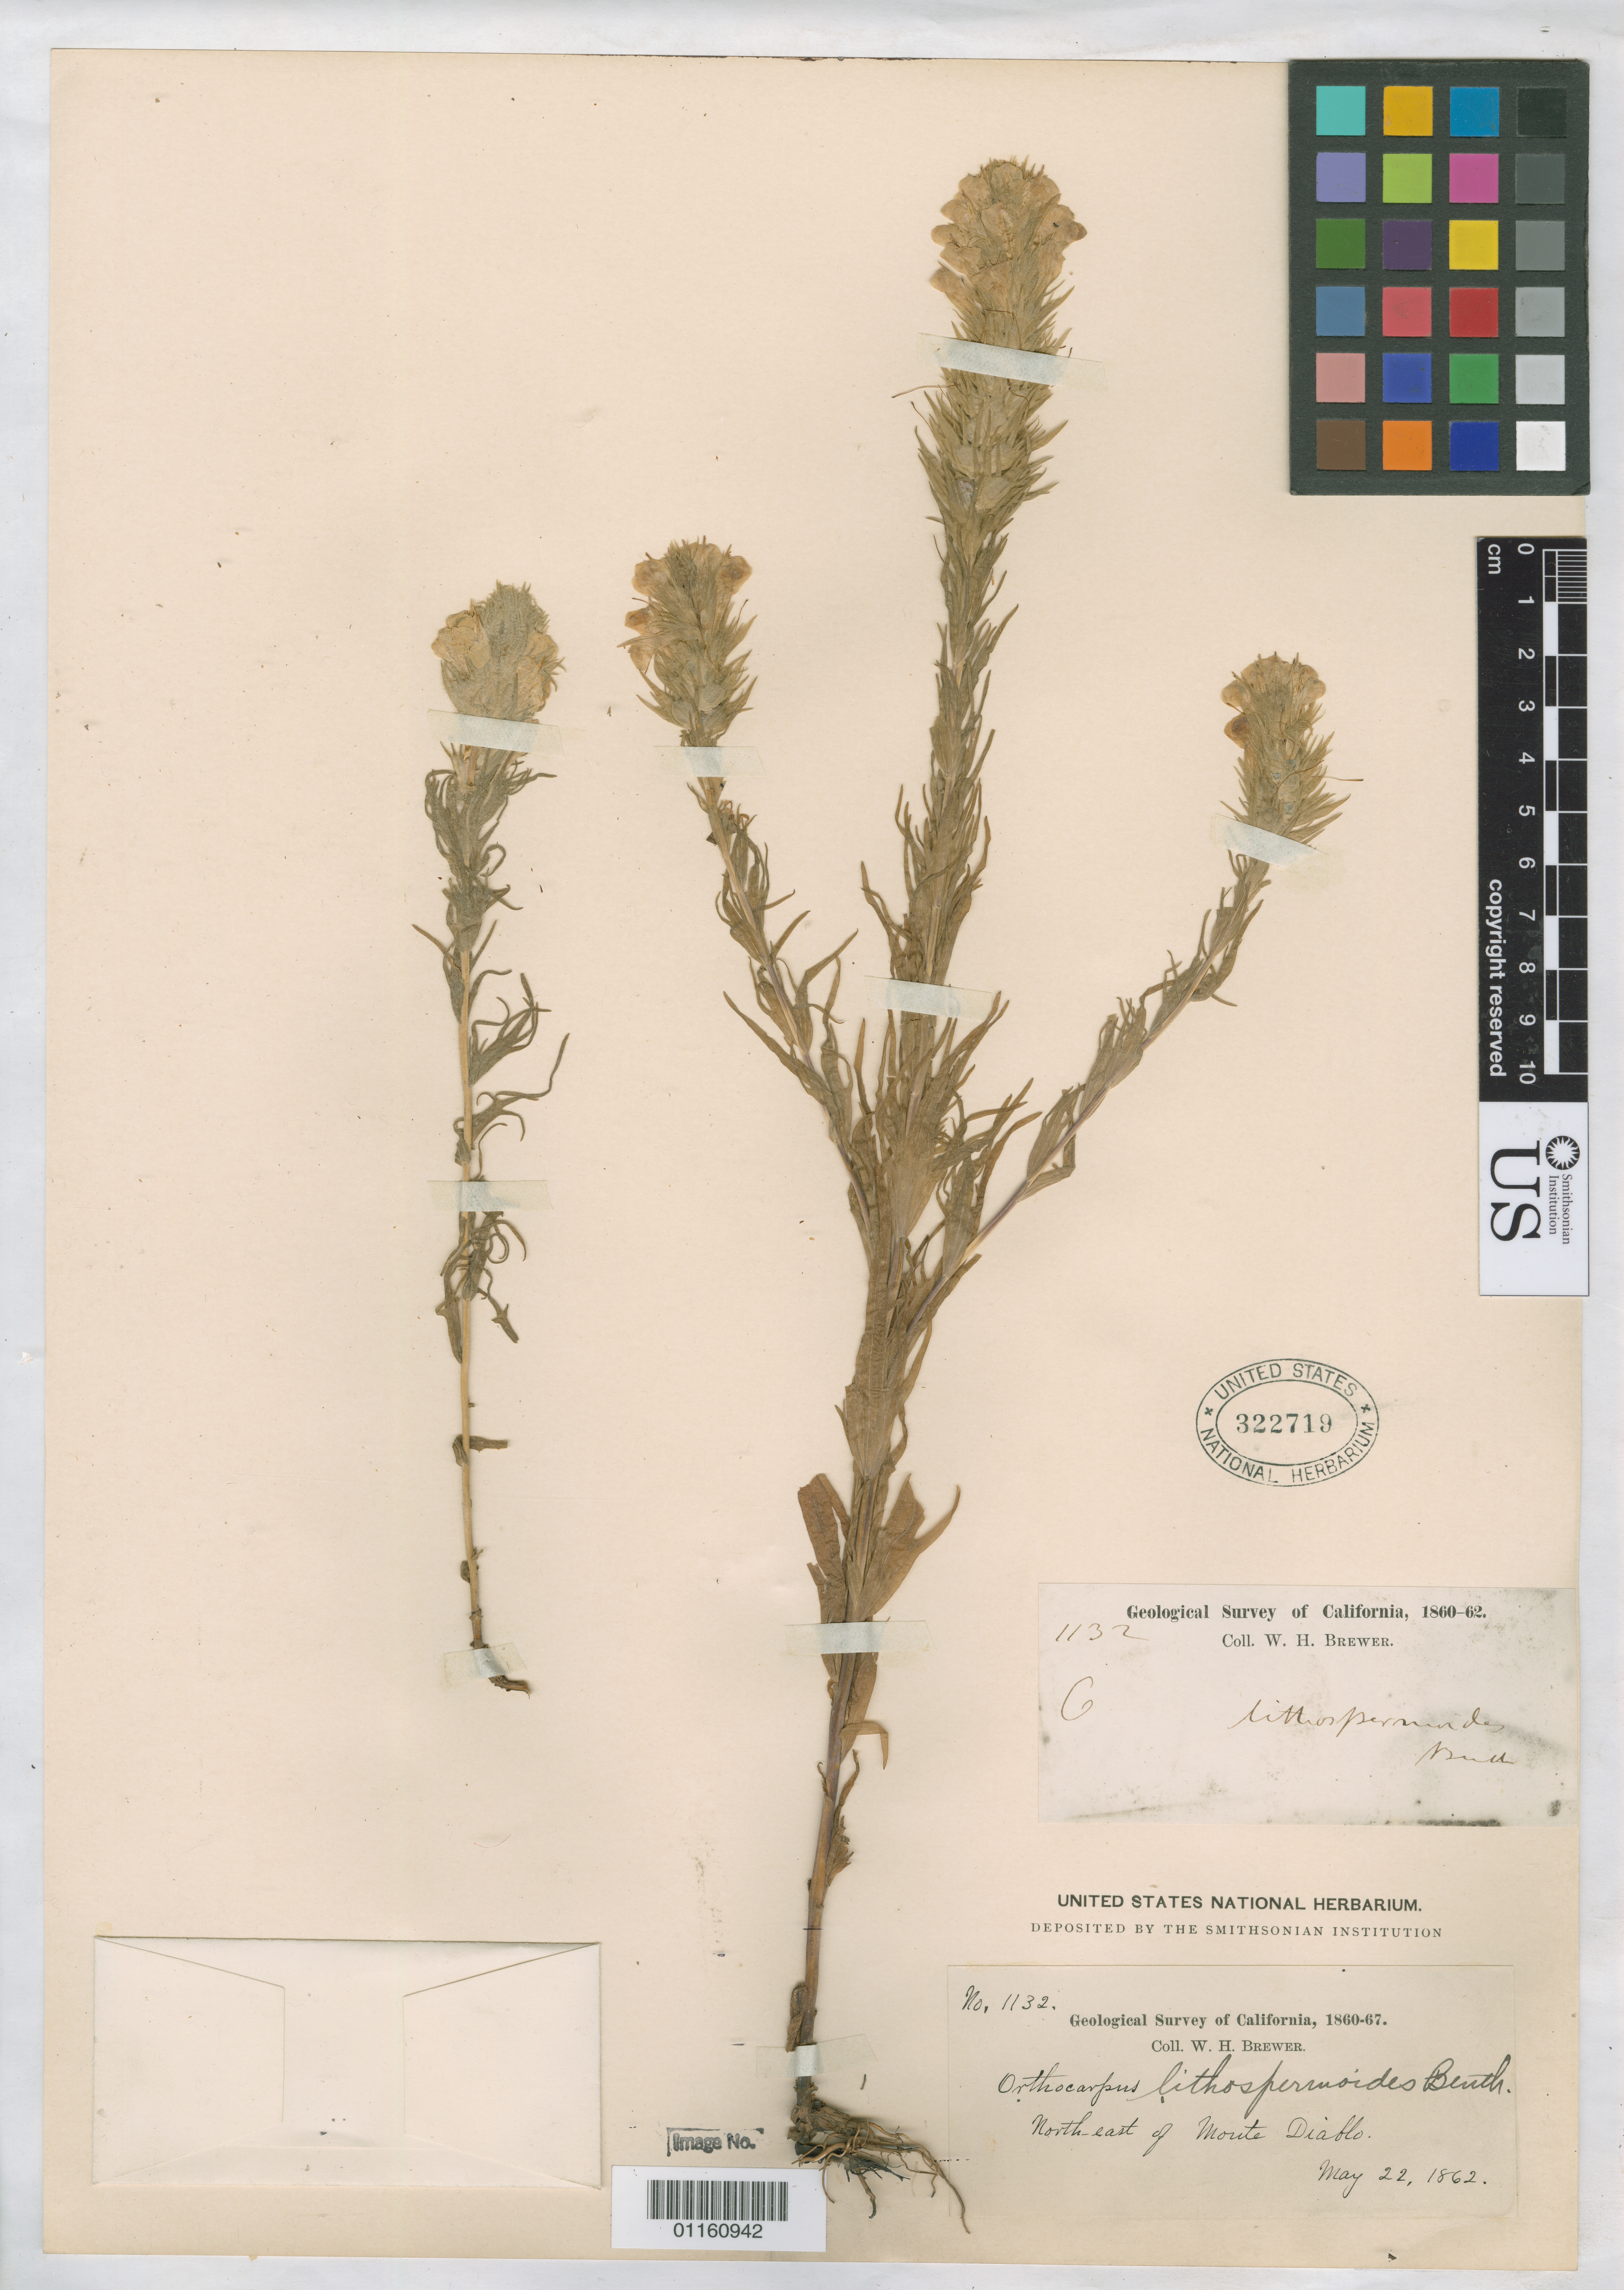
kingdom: Plantae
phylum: Tracheophyta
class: Magnoliopsida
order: Lamiales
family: Orobanchaceae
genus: Orthocarpus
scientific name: Orthocarpus lithospermoides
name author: Benth.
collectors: W. H. Brewer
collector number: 1132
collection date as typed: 22 May 1862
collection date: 1862-05-22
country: United States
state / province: California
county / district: Contra Costa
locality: Northeast of Monte Diablo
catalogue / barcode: US 322719